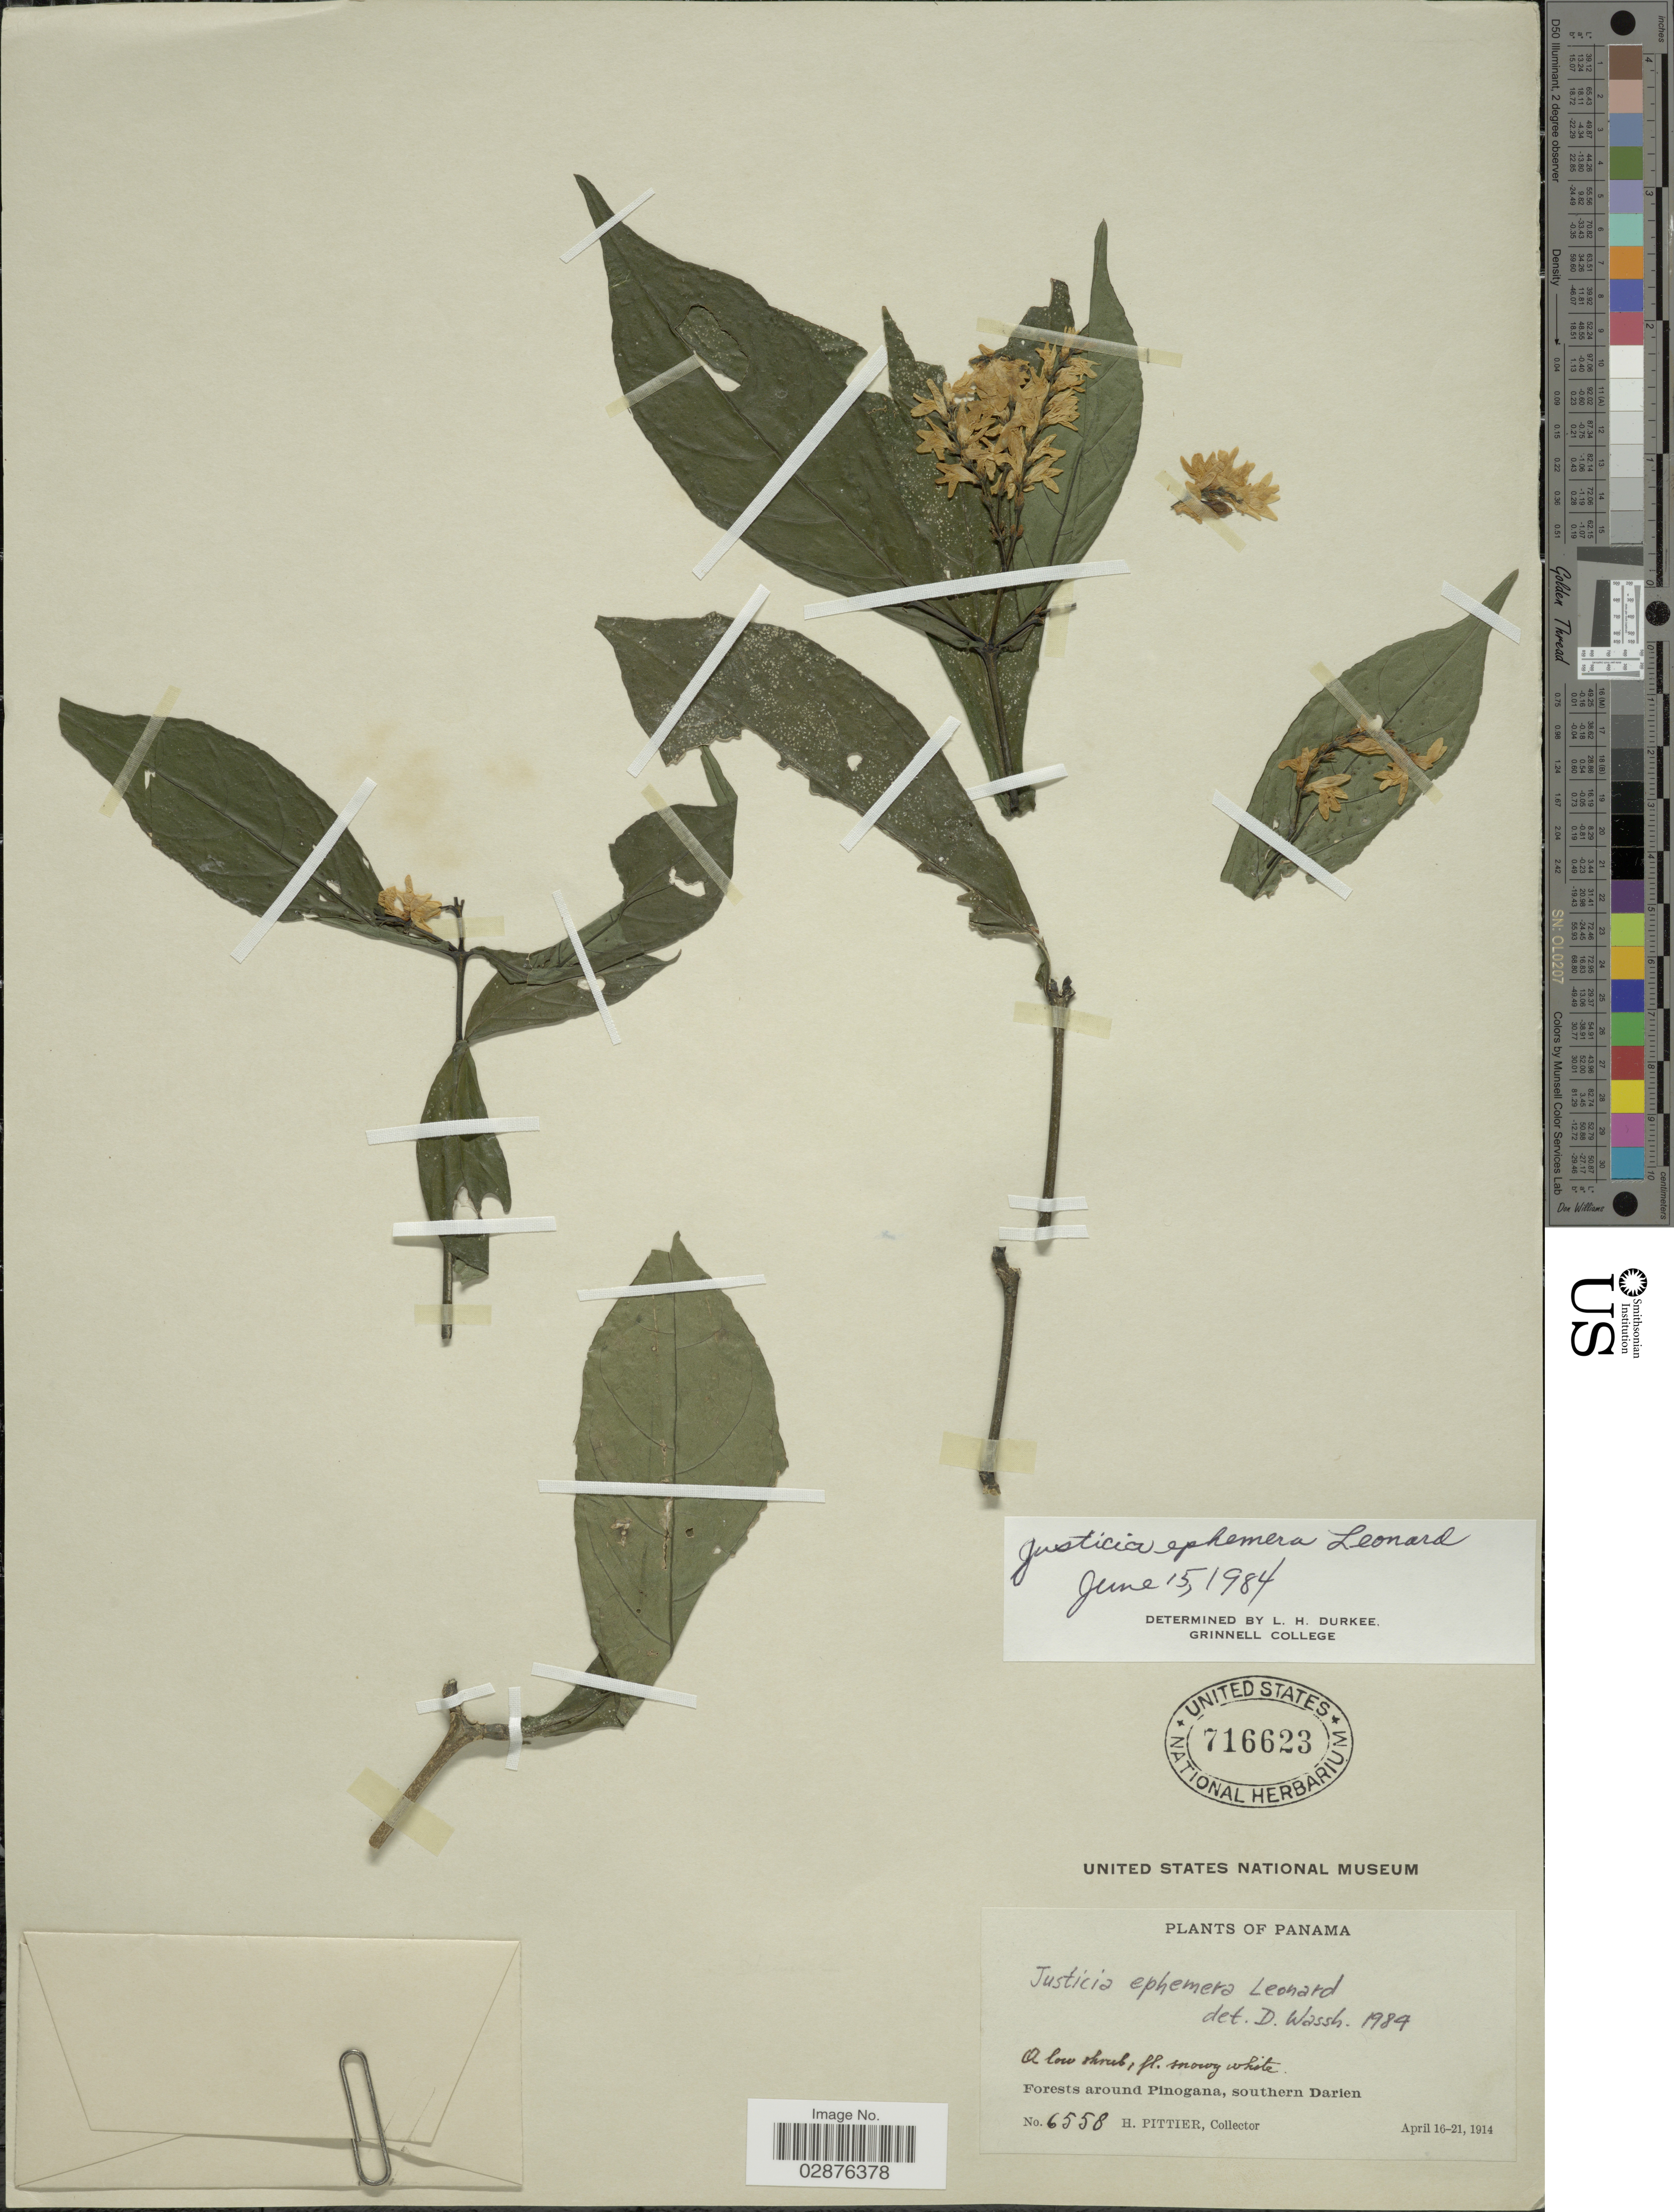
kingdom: Plantae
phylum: Tracheophyta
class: Magnoliopsida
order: Lamiales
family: Acanthaceae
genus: Justicia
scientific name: Justicia ephemera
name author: Leonard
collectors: H. F. Pittier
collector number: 6558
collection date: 1914-04-16/1914-04-21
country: Panama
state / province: Darién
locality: Forests around Pinogana, southern Darien.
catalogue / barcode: US 716623